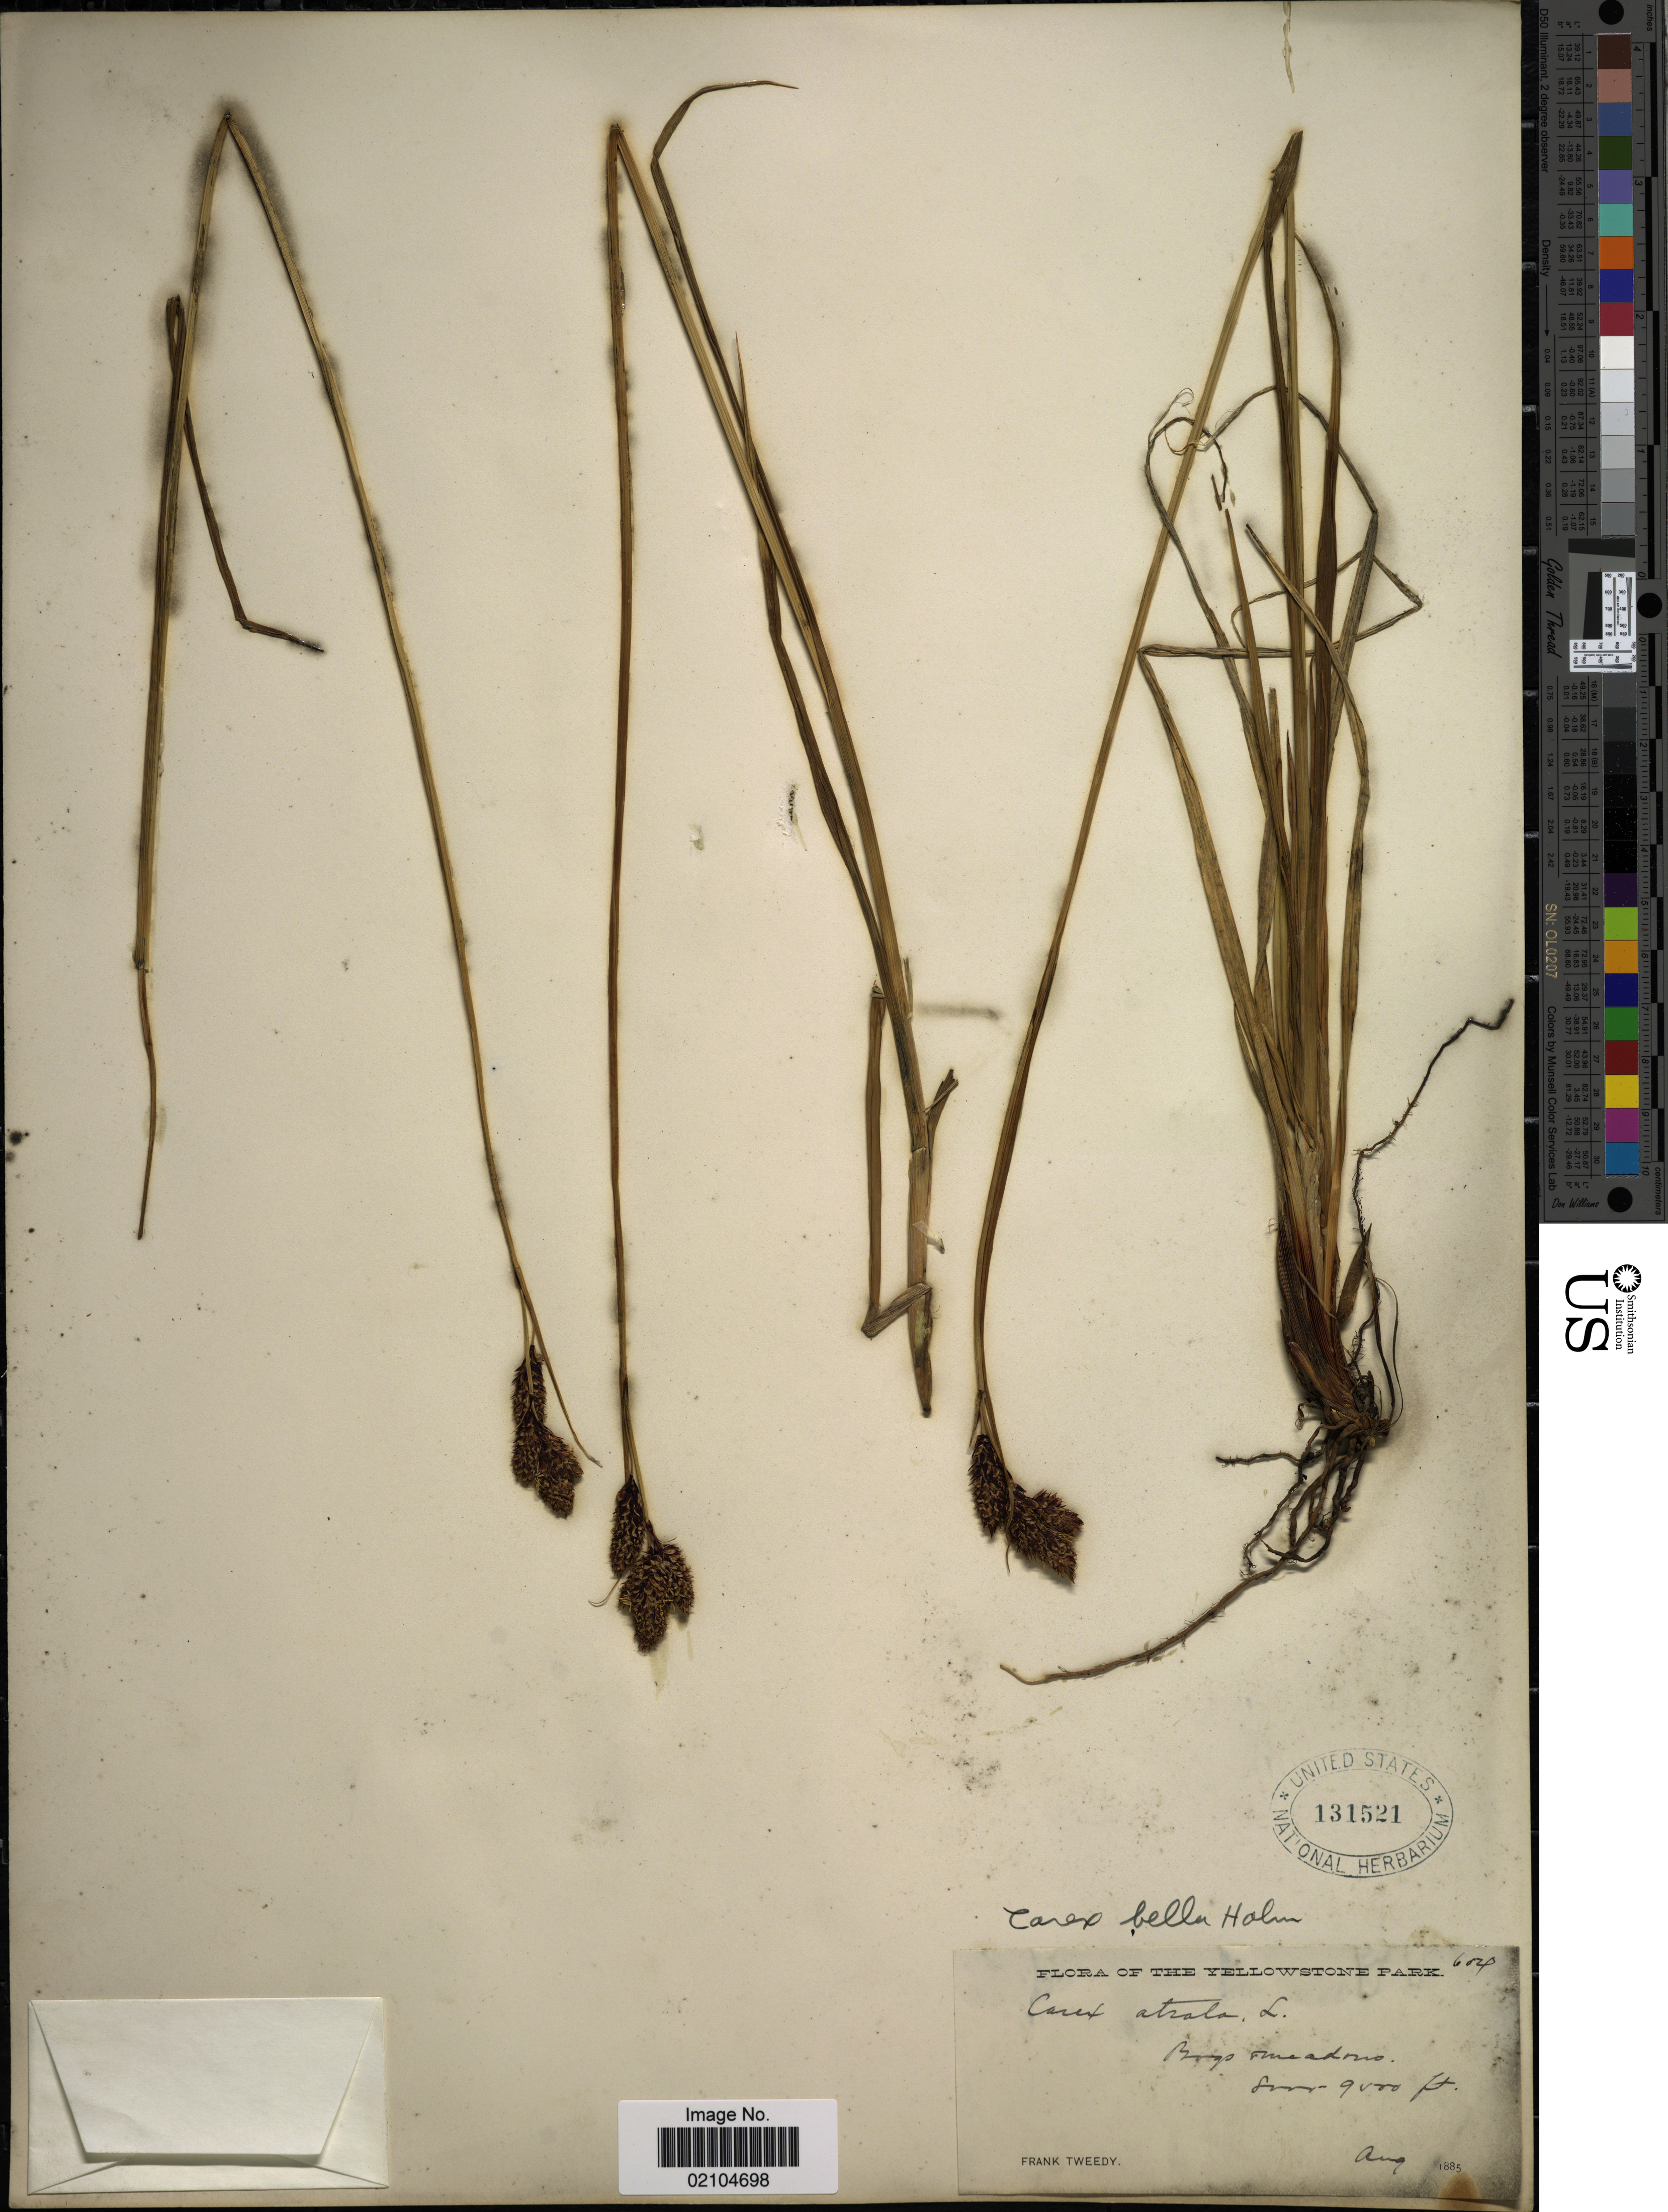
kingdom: Plantae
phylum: Tracheophyta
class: Liliopsida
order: Poales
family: Cyperaceae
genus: Carex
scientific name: Carex bella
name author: L.H. Bailey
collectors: F. Tweedy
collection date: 1885-08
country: United States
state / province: Wyoming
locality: The Yellowstone Park, Bog meadow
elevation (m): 2438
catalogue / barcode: US 131521